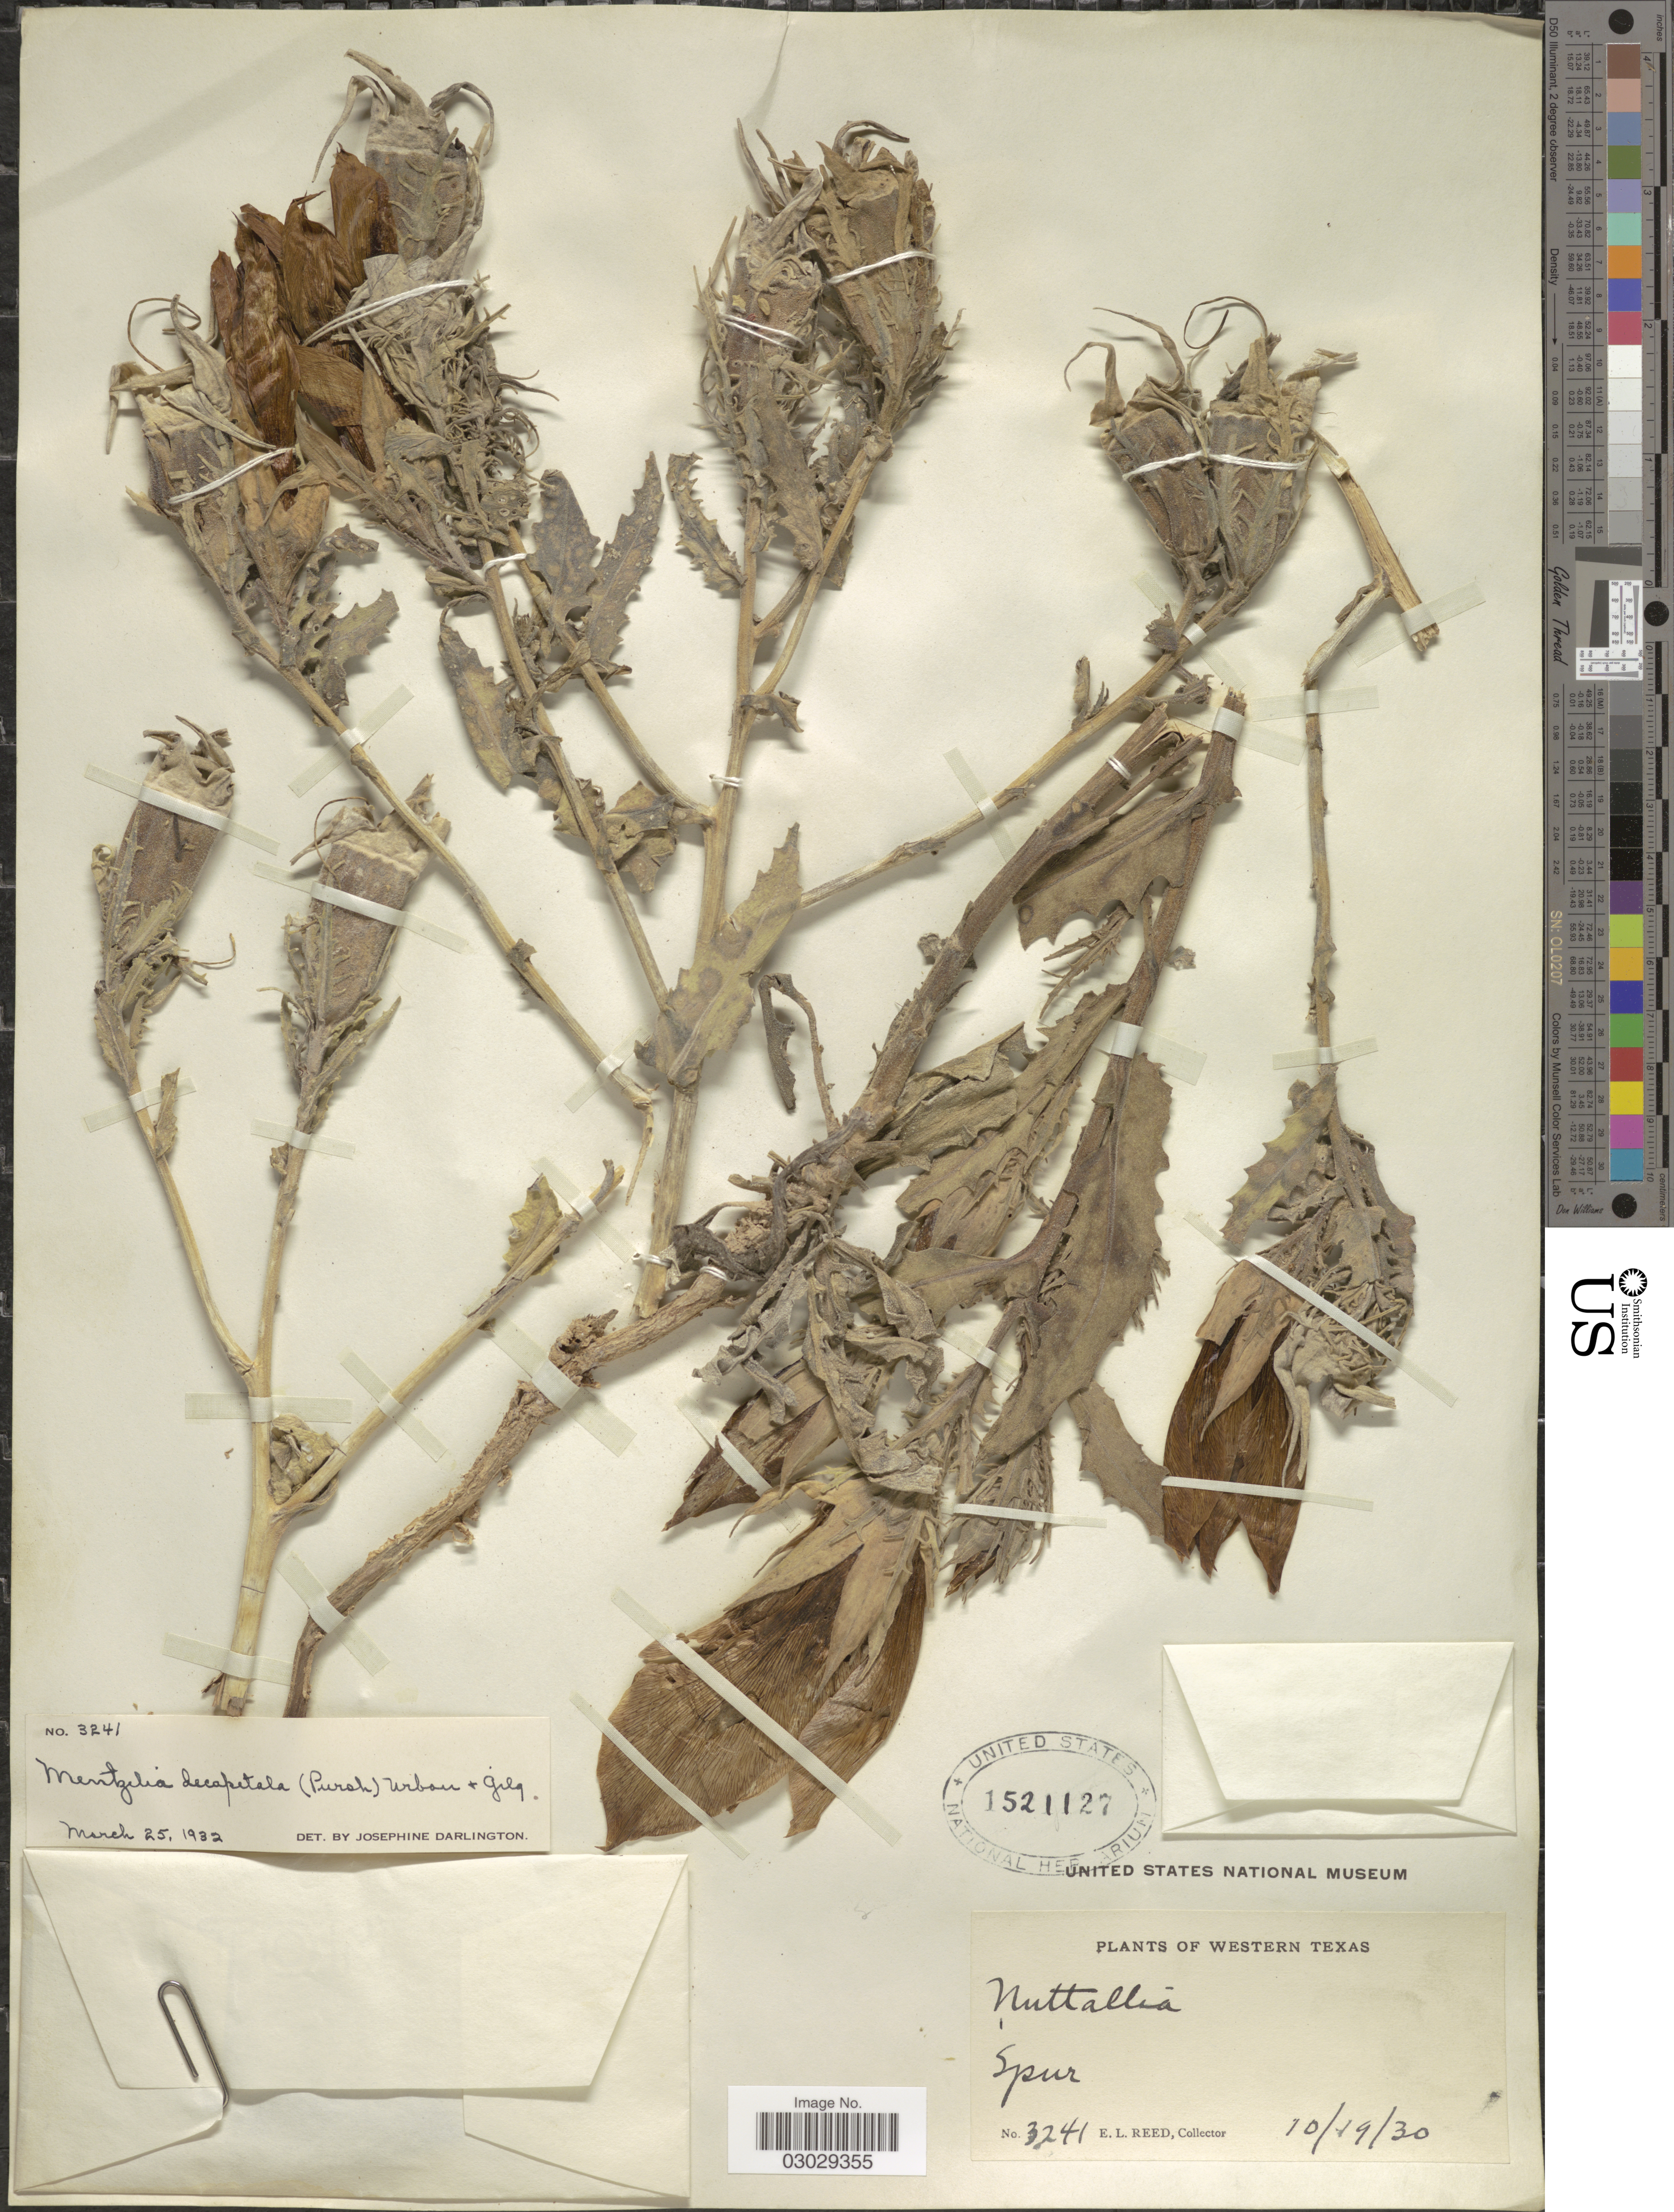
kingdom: Plantae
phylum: Tracheophyta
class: Magnoliopsida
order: Cornales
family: Loasaceae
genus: Mentzelia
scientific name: Mentzelia decapetala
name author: (Sims) Urb.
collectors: E. Reed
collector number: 3241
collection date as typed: Transcribed d/m/y: 19/10/30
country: United States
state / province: Texas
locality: Western Texas. Spur.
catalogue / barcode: US 1521127